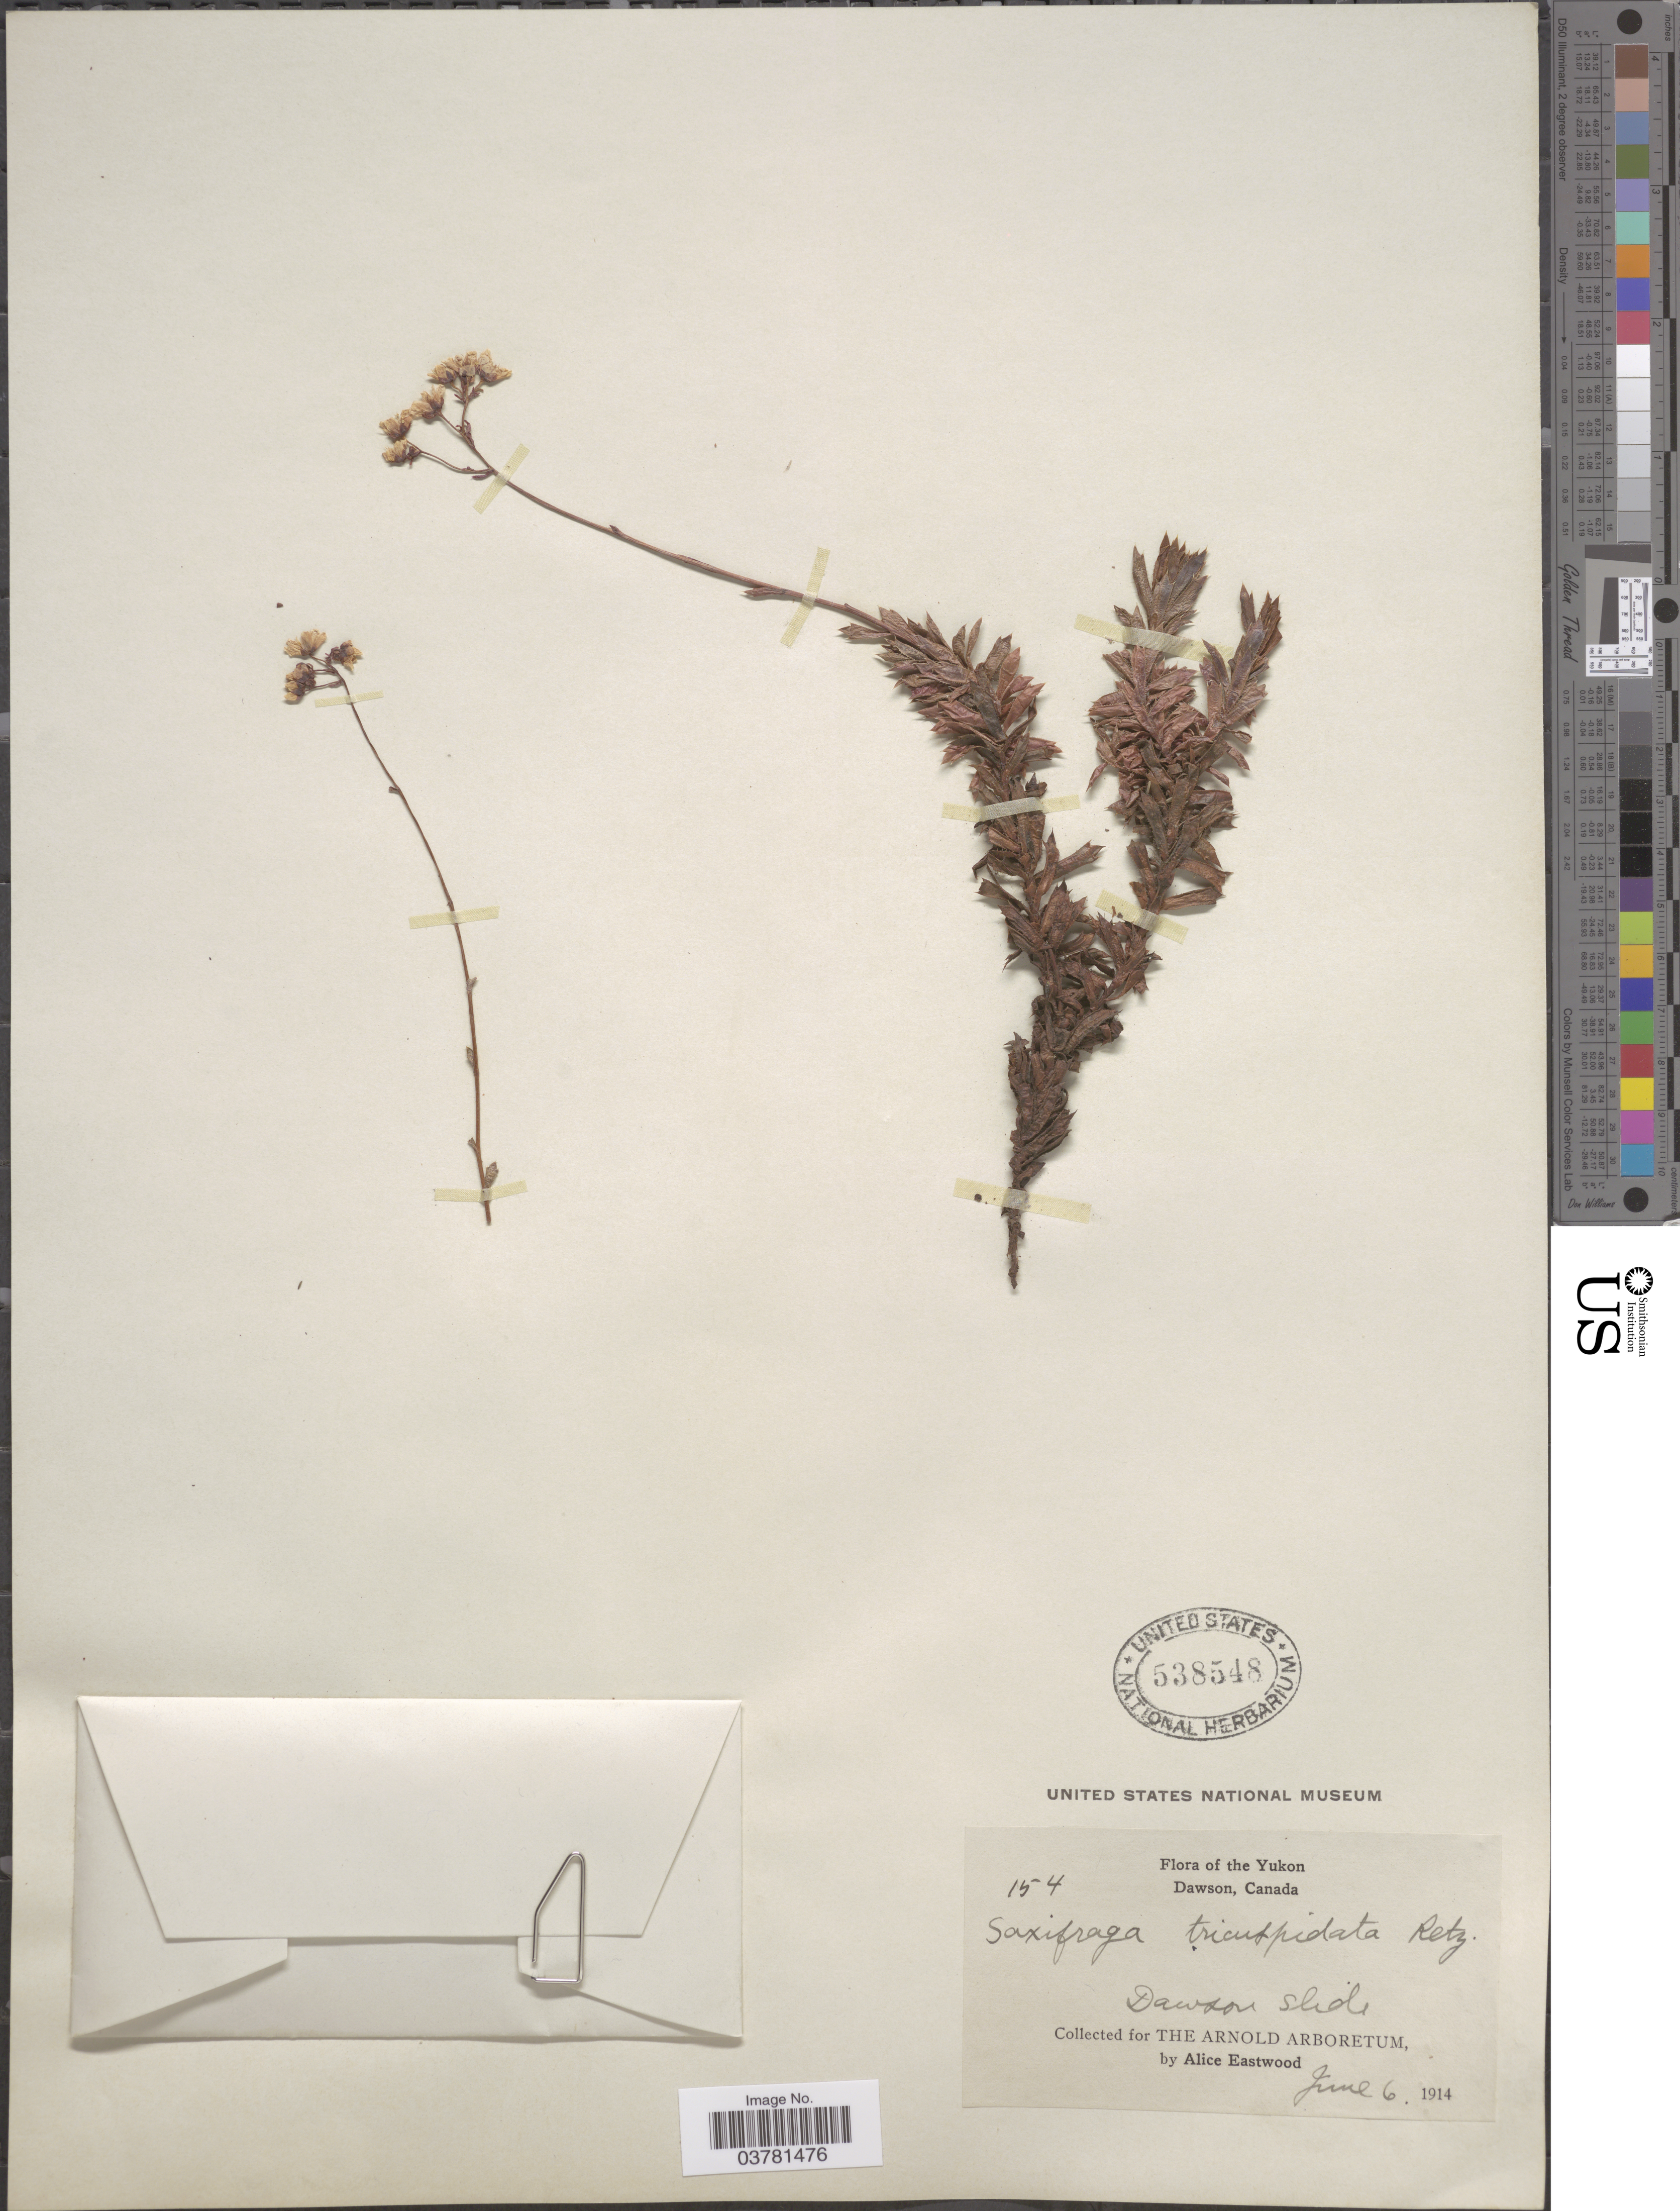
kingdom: Plantae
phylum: Tracheophyta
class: Magnoliopsida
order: Saxifragales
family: Saxifragaceae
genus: Saxifraga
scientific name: Saxifraga tricuspidata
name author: Rottb.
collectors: A. Eastwood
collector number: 154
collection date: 1914-06-06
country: Canada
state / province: Yukon Territory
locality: The Yukon. Dawson. Dawson slide.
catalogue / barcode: US 538548